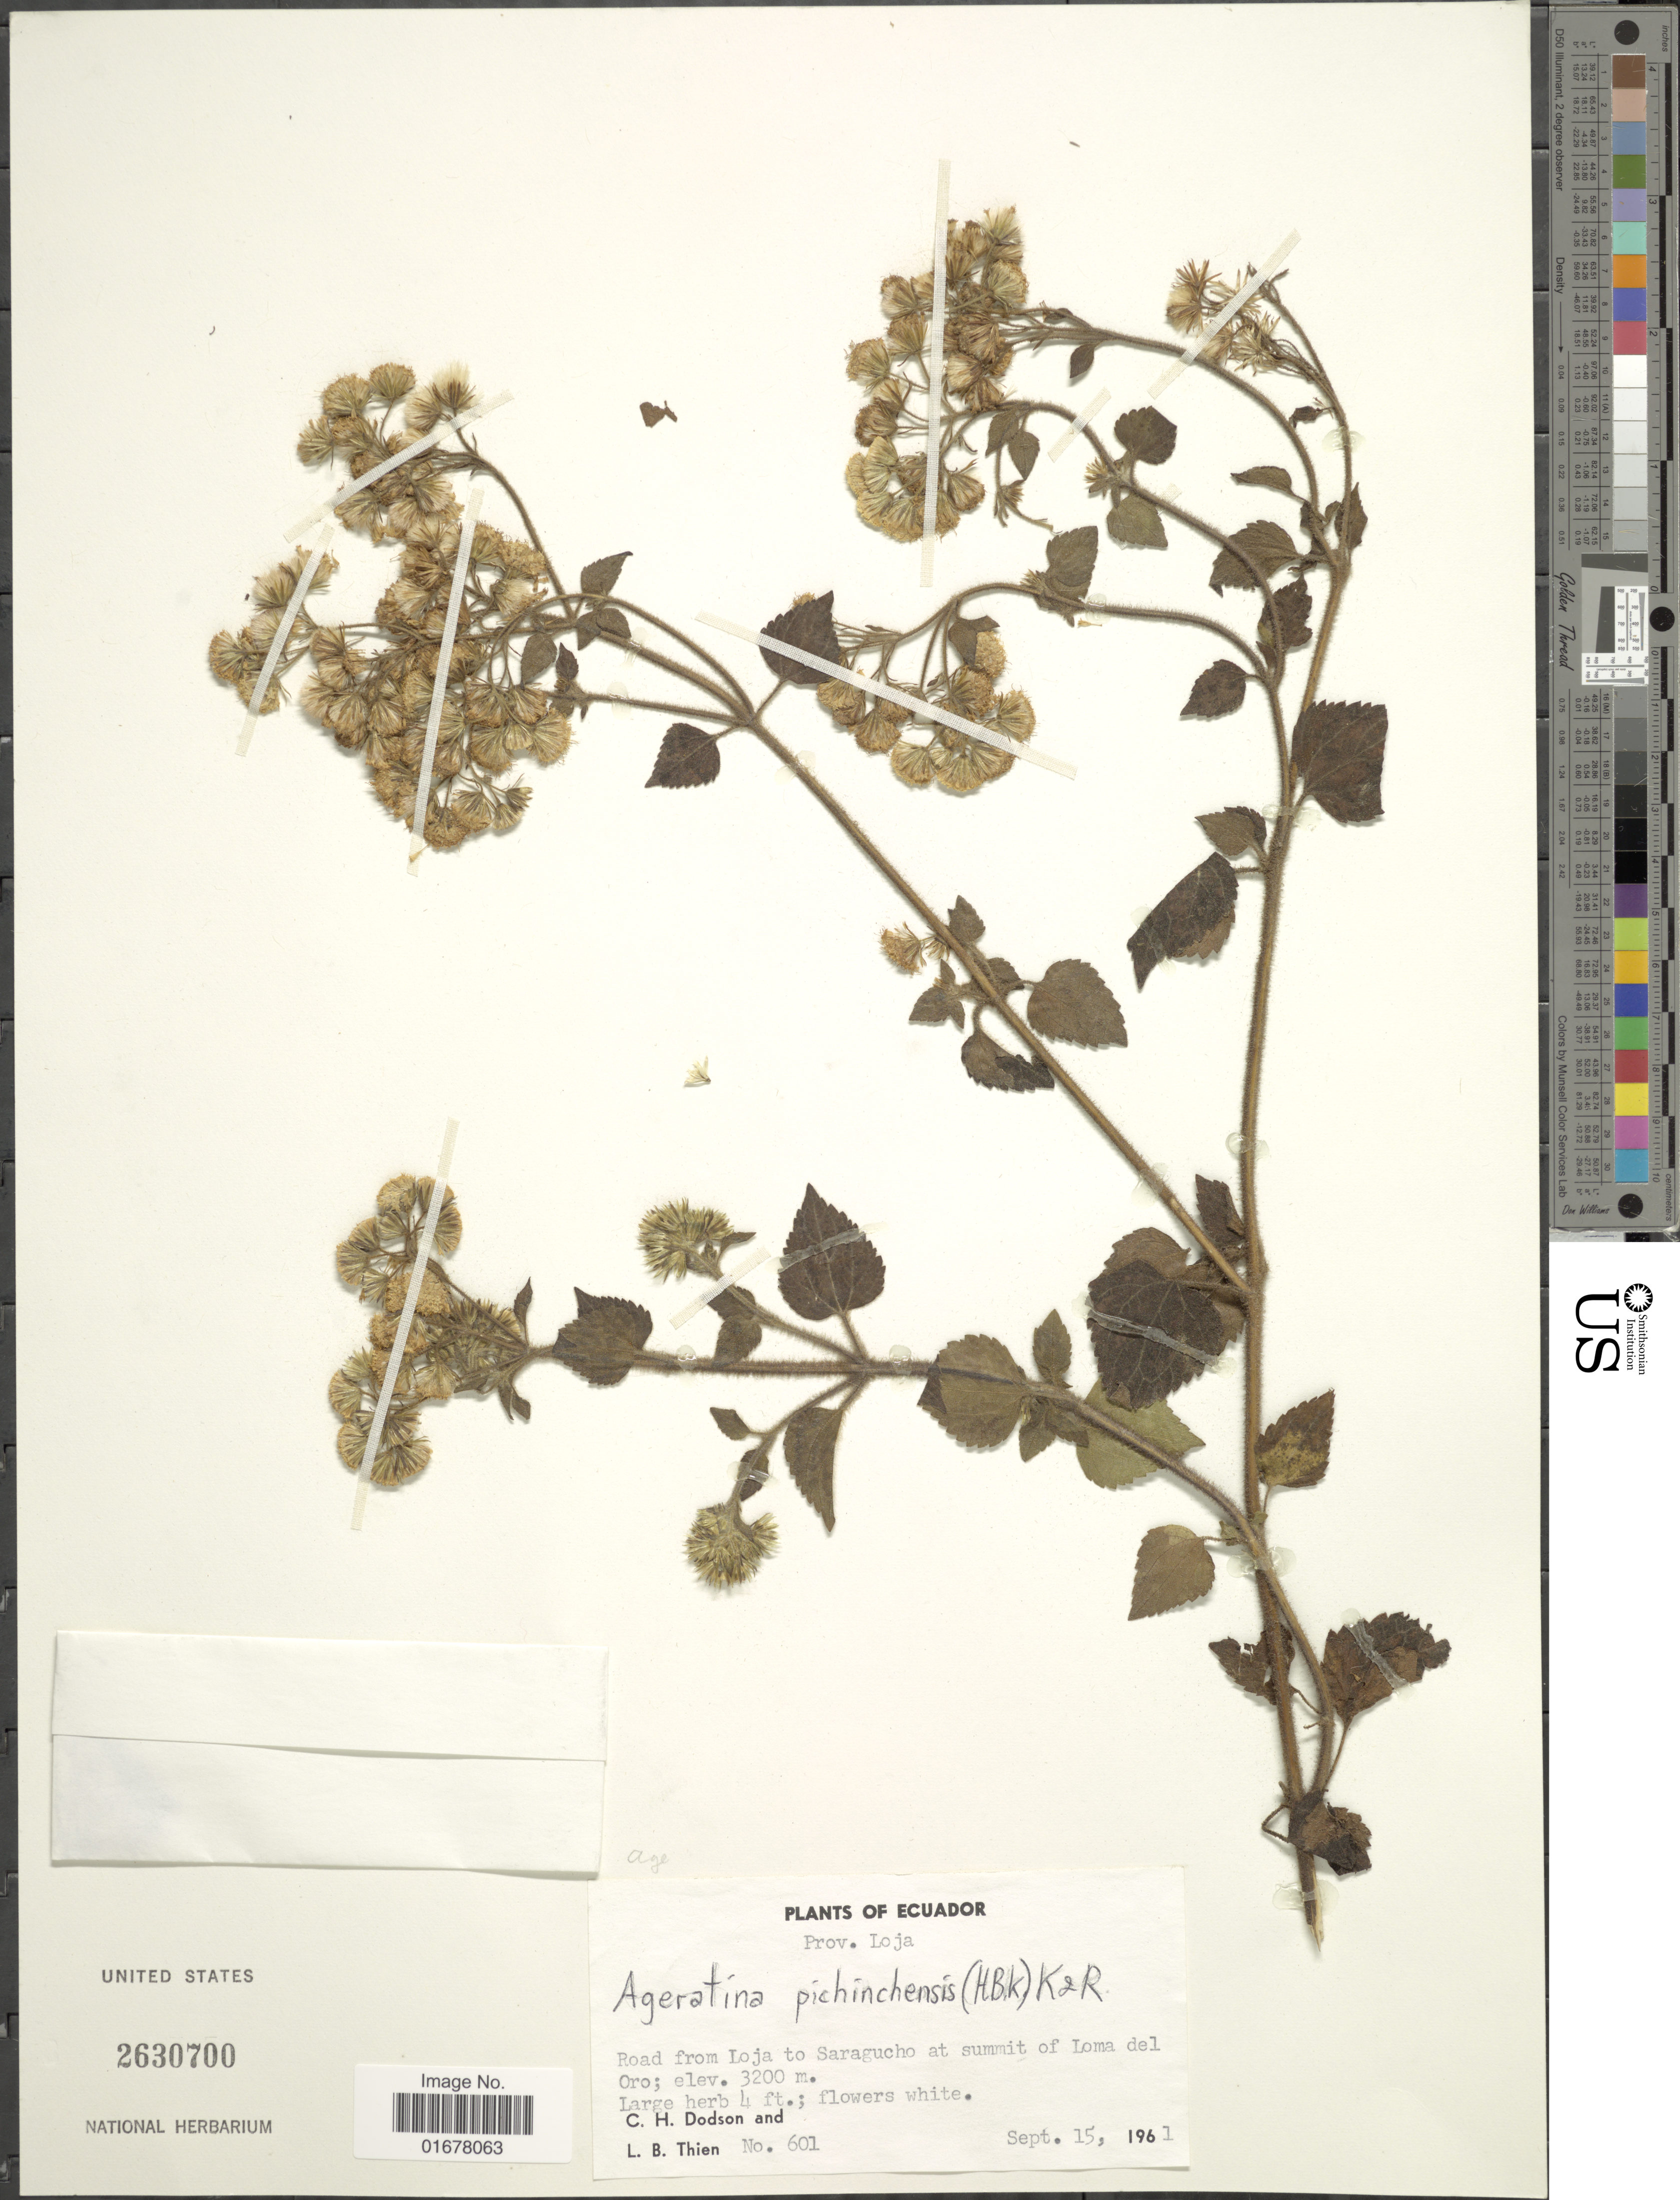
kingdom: Plantae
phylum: Tracheophyta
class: Magnoliopsida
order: Asterales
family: Asteraceae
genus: Ageratina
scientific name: Ageratina rhypodes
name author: (B.L. Rob.) R.M. King & H. Rob.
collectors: C. H. Dodson & L. Thien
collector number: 601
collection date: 1961-09-15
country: Ecuador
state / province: Loja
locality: Prov. Loja, Road from Loja to Saragucho at summit of Loma del OIro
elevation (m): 3200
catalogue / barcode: US 2630700